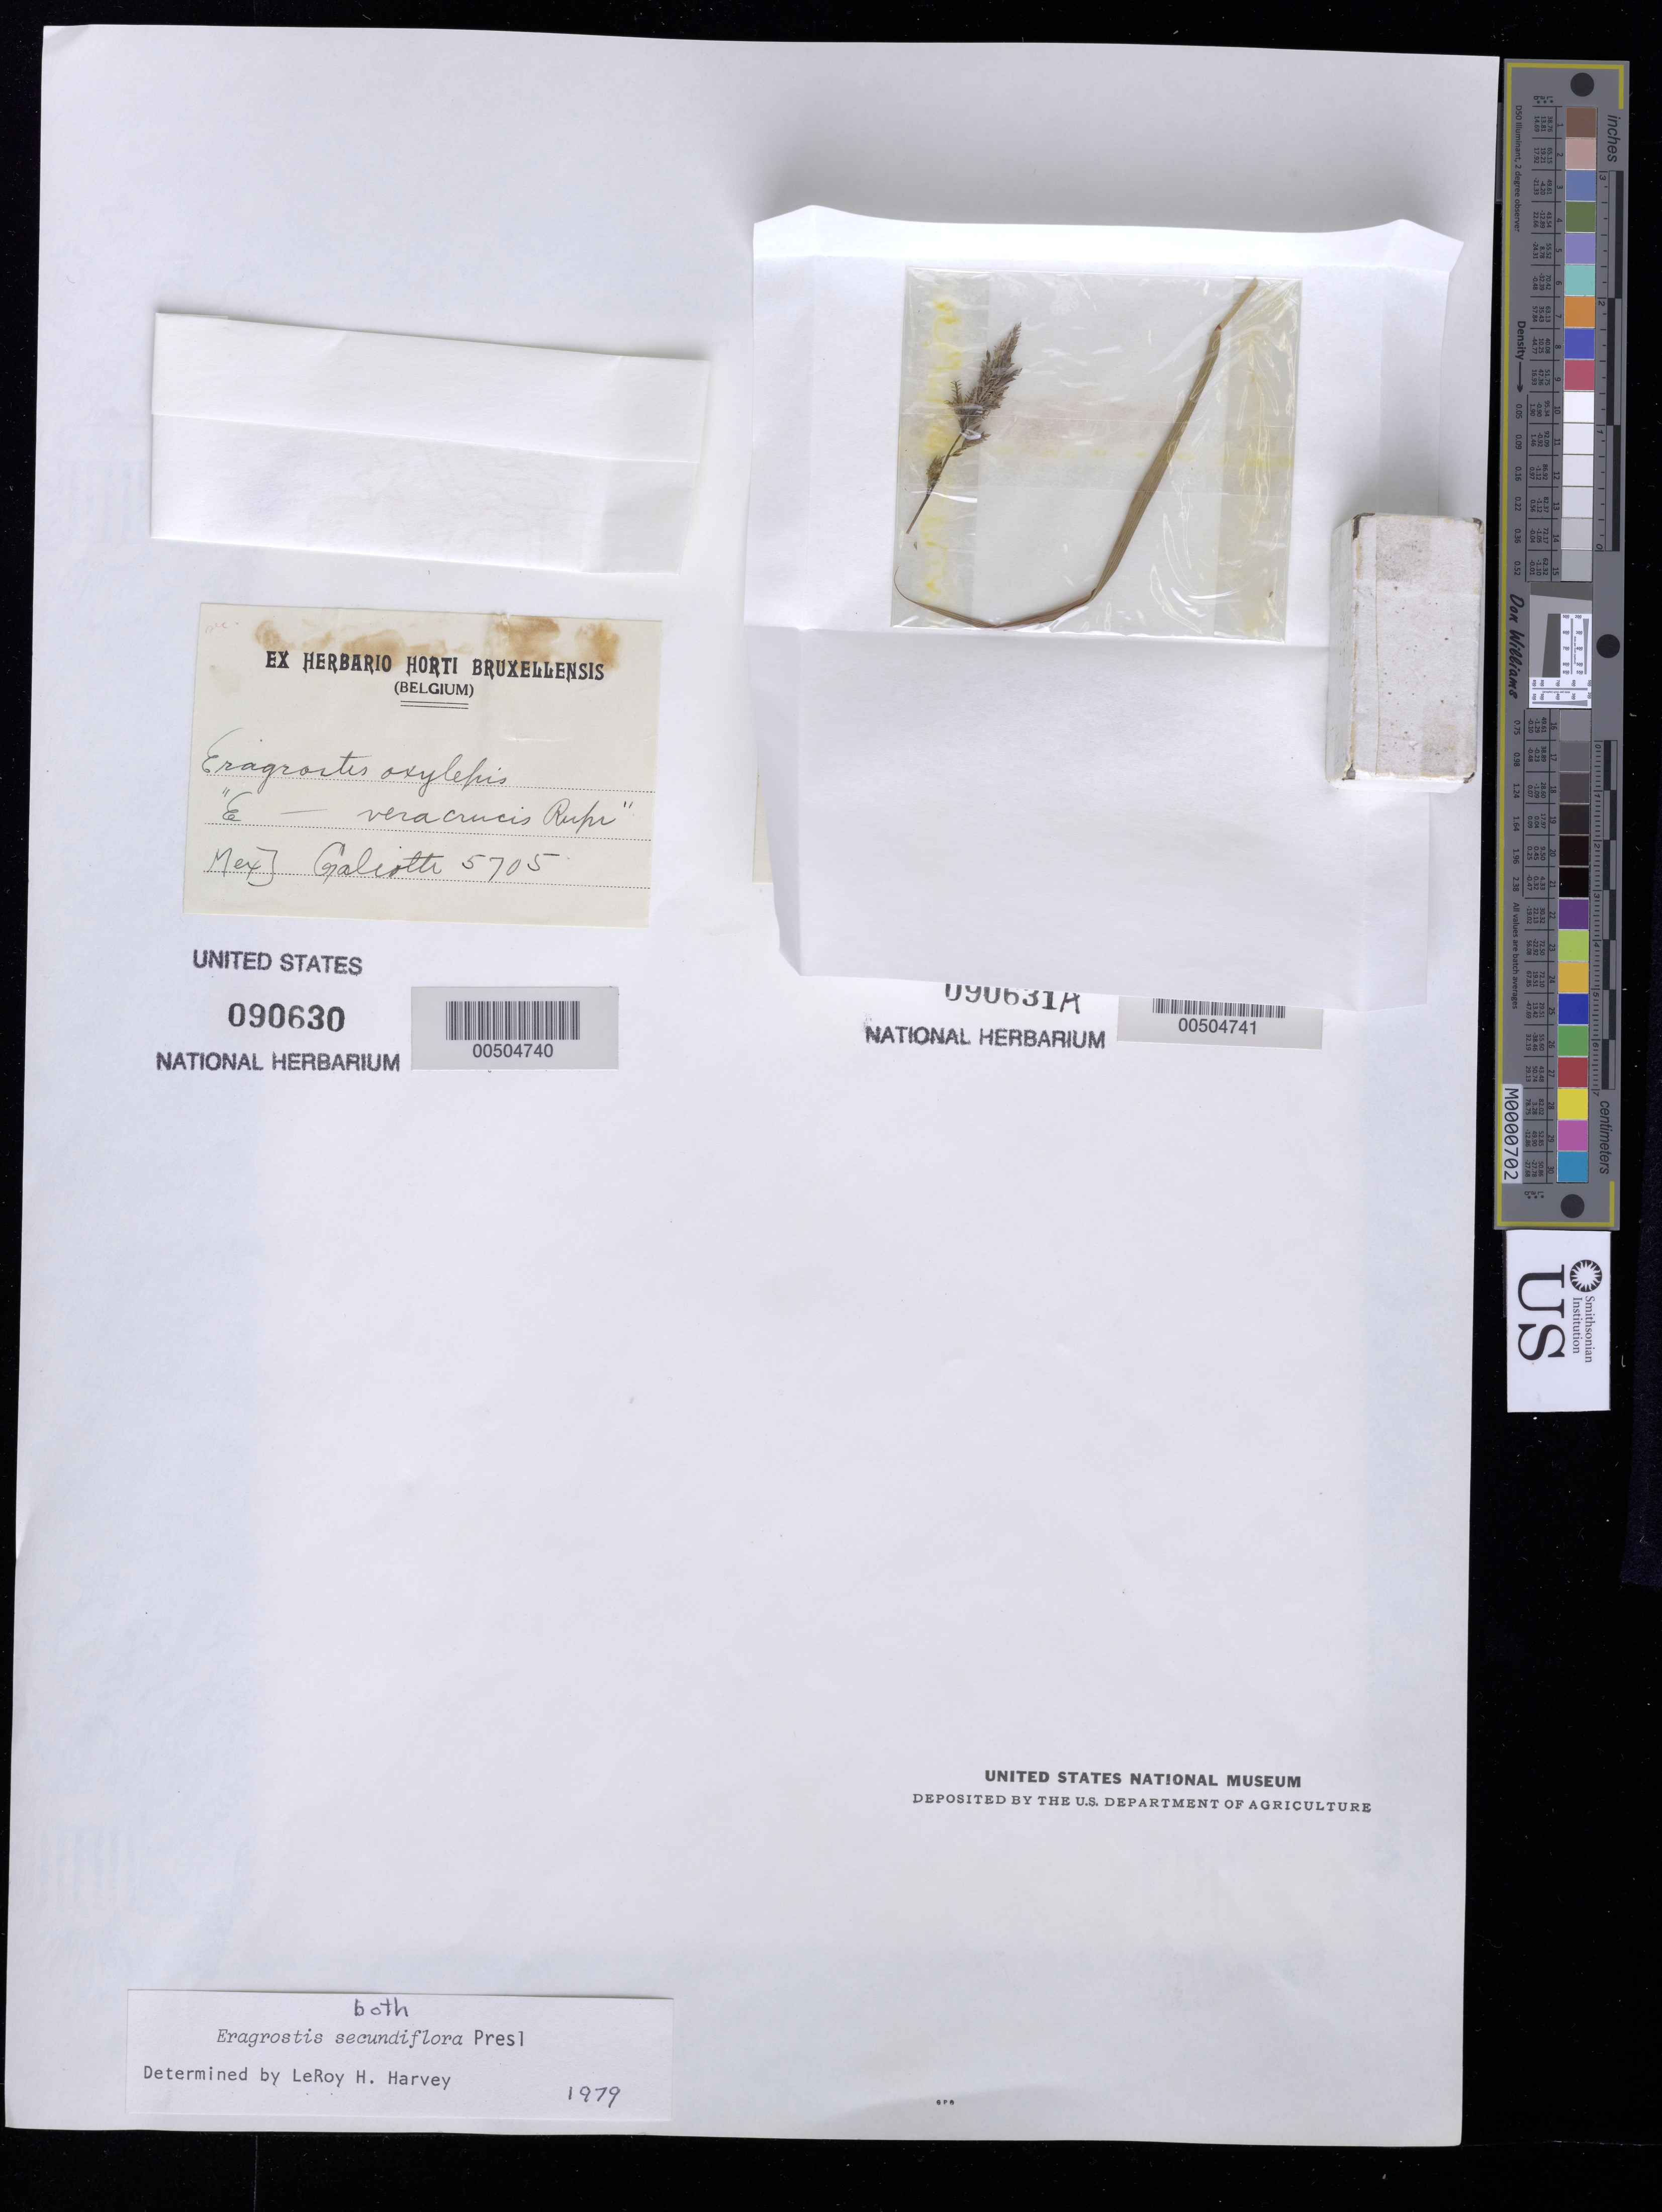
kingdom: Plantae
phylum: Tracheophyta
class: Liliopsida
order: Poales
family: Poaceae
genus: Eragrostis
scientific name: Eragrostis secundiflora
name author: J. Presl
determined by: Harvey, L. H.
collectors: -. Schaffner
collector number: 187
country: Mexico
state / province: Veracruz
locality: Orizaba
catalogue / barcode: US 90631A